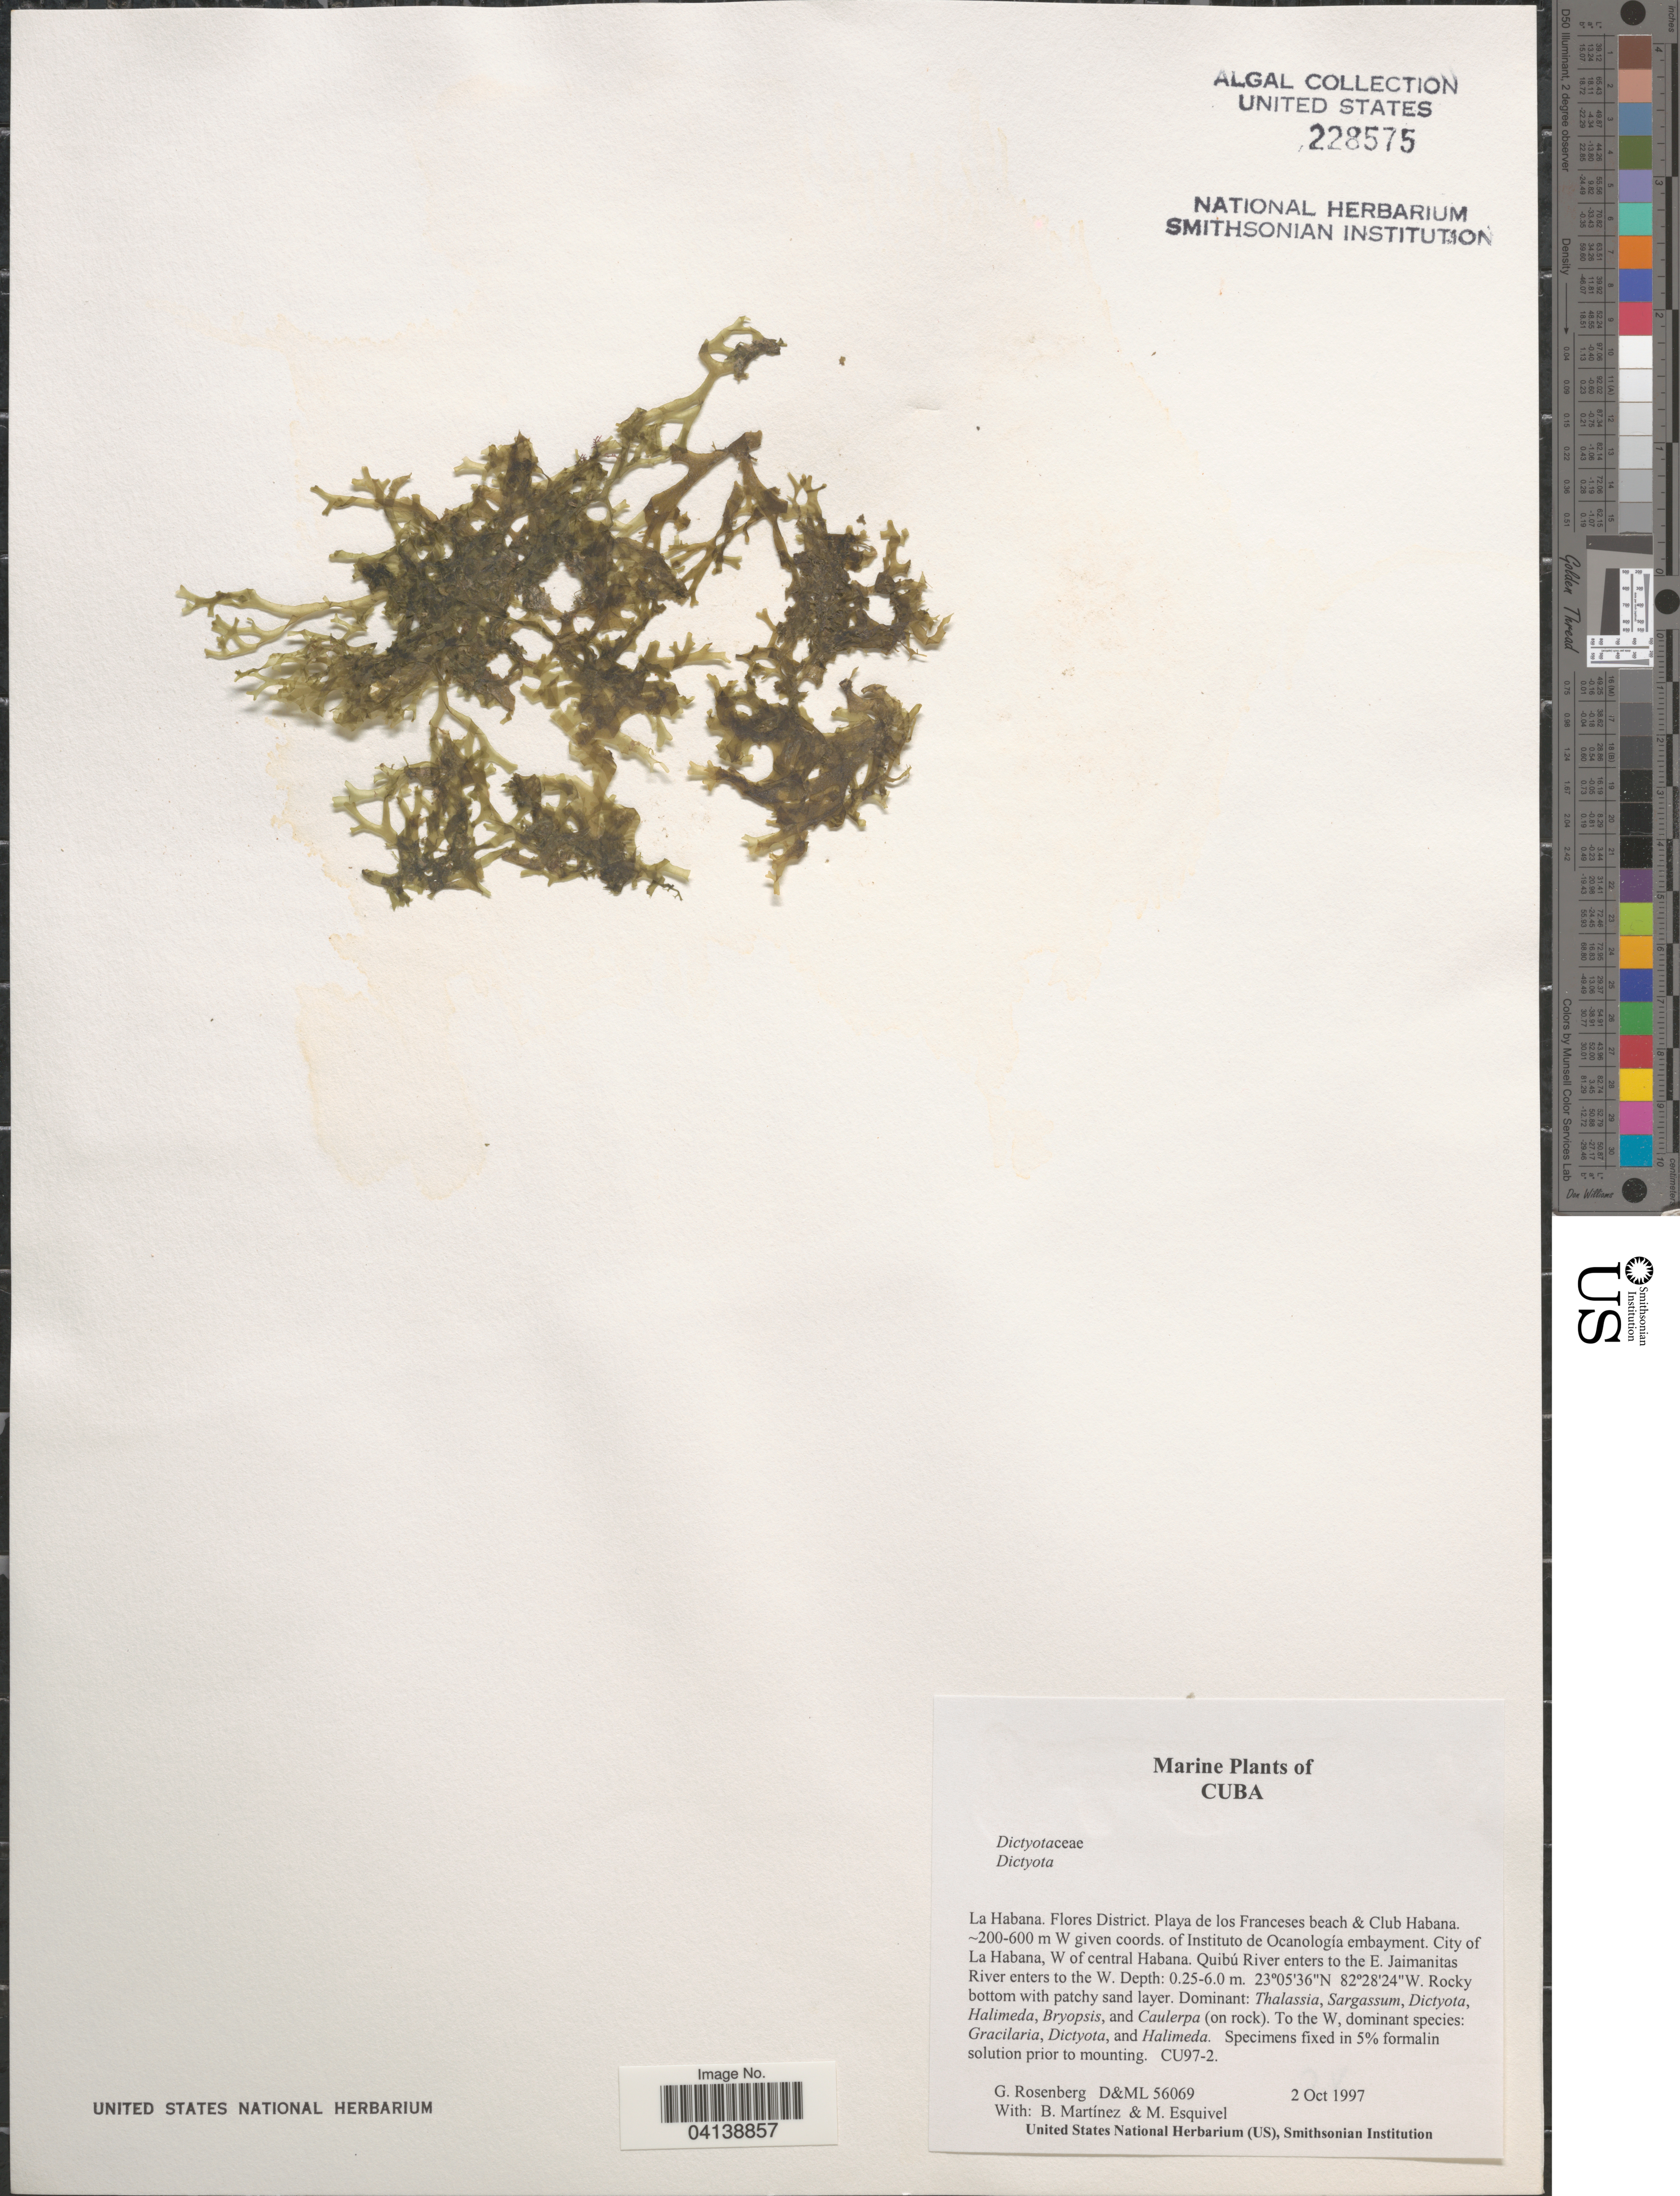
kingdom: Chromista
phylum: Ochrophyta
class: Phaeophyceae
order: Dictyotales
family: Dictyotaceae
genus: Dictyota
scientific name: Dictyota sp.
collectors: G. Rosenberg, B. Martinez & M. Esquivel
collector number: D&ML56069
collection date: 1997-10-02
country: Cuba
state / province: La Habana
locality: Flores District. Playa de los Franceses beach & Club Habana. W given coords. of Instituto de Oceanología embayment. City of La Habana, W of central Havana. Quibú River enters to the E. Jaimanitas River enters to the W.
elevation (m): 200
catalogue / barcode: US 228575